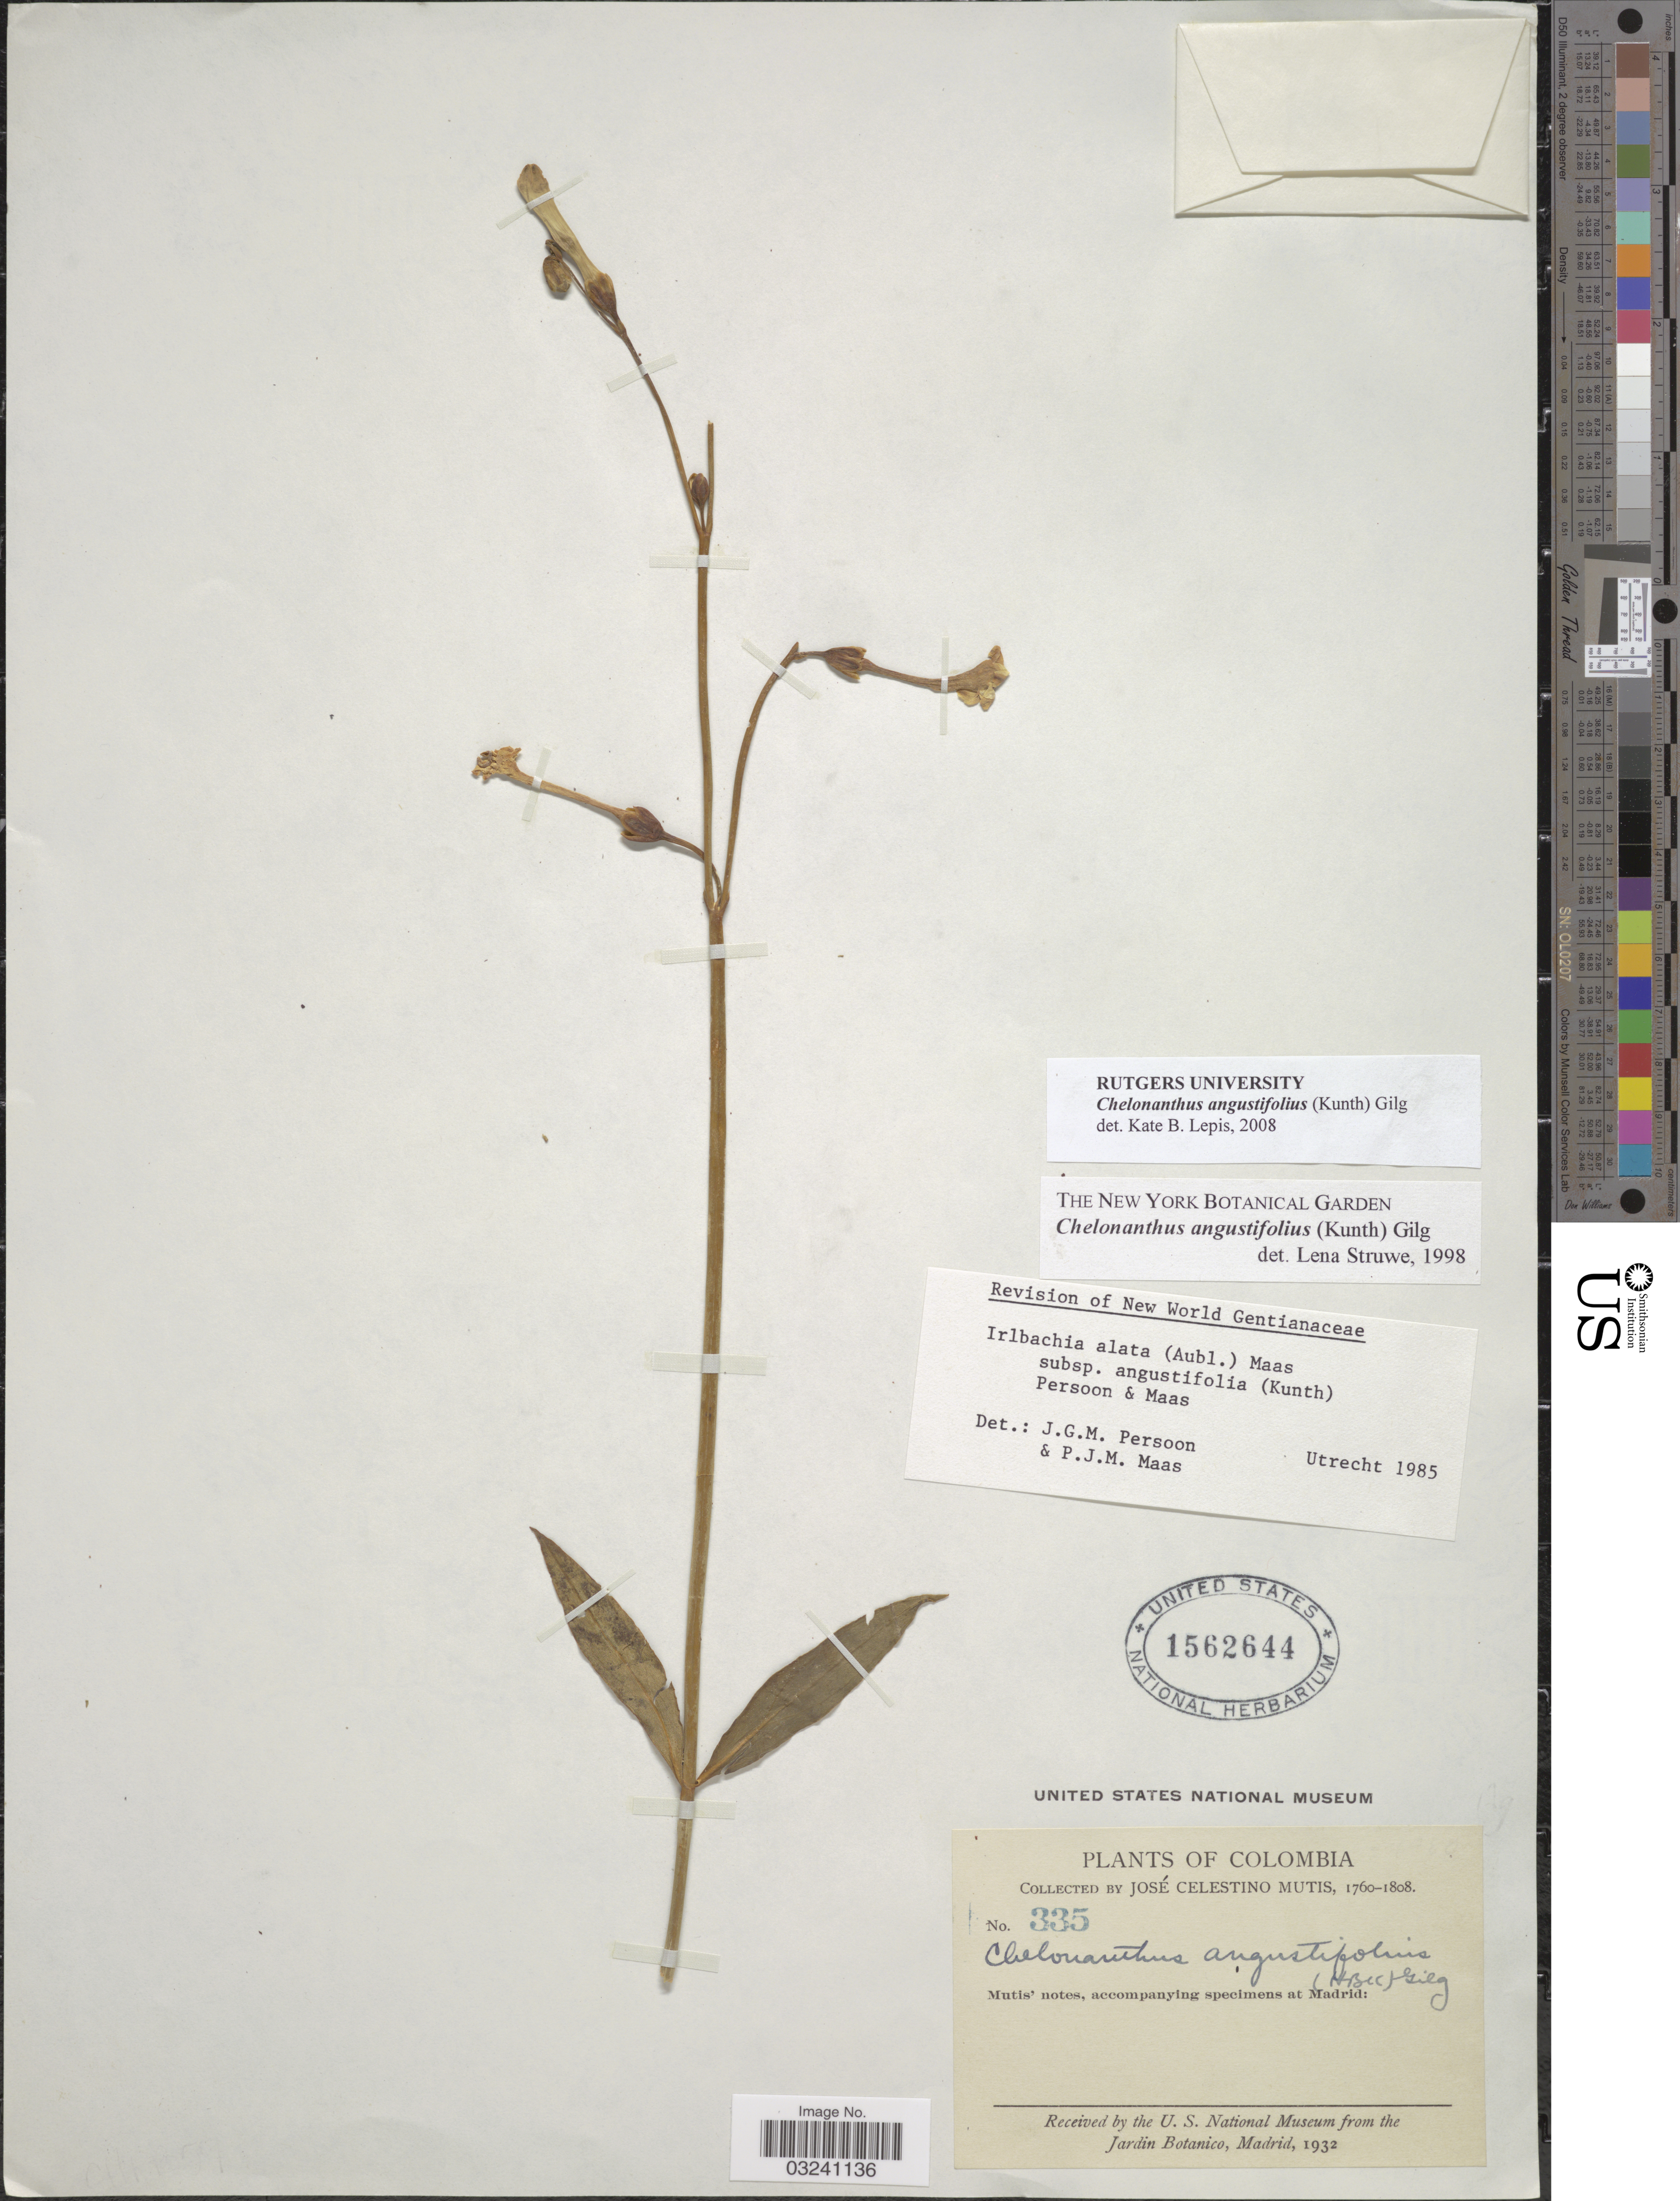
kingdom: Plantae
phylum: Tracheophyta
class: Magnoliopsida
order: Gentianales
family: Gentianaceae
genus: Chelonanthus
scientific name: Chelonanthus angustifolius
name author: (Kunth) Gilg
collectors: J. C. B. Mutis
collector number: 335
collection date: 1760/1808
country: Colombia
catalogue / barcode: US 1562644